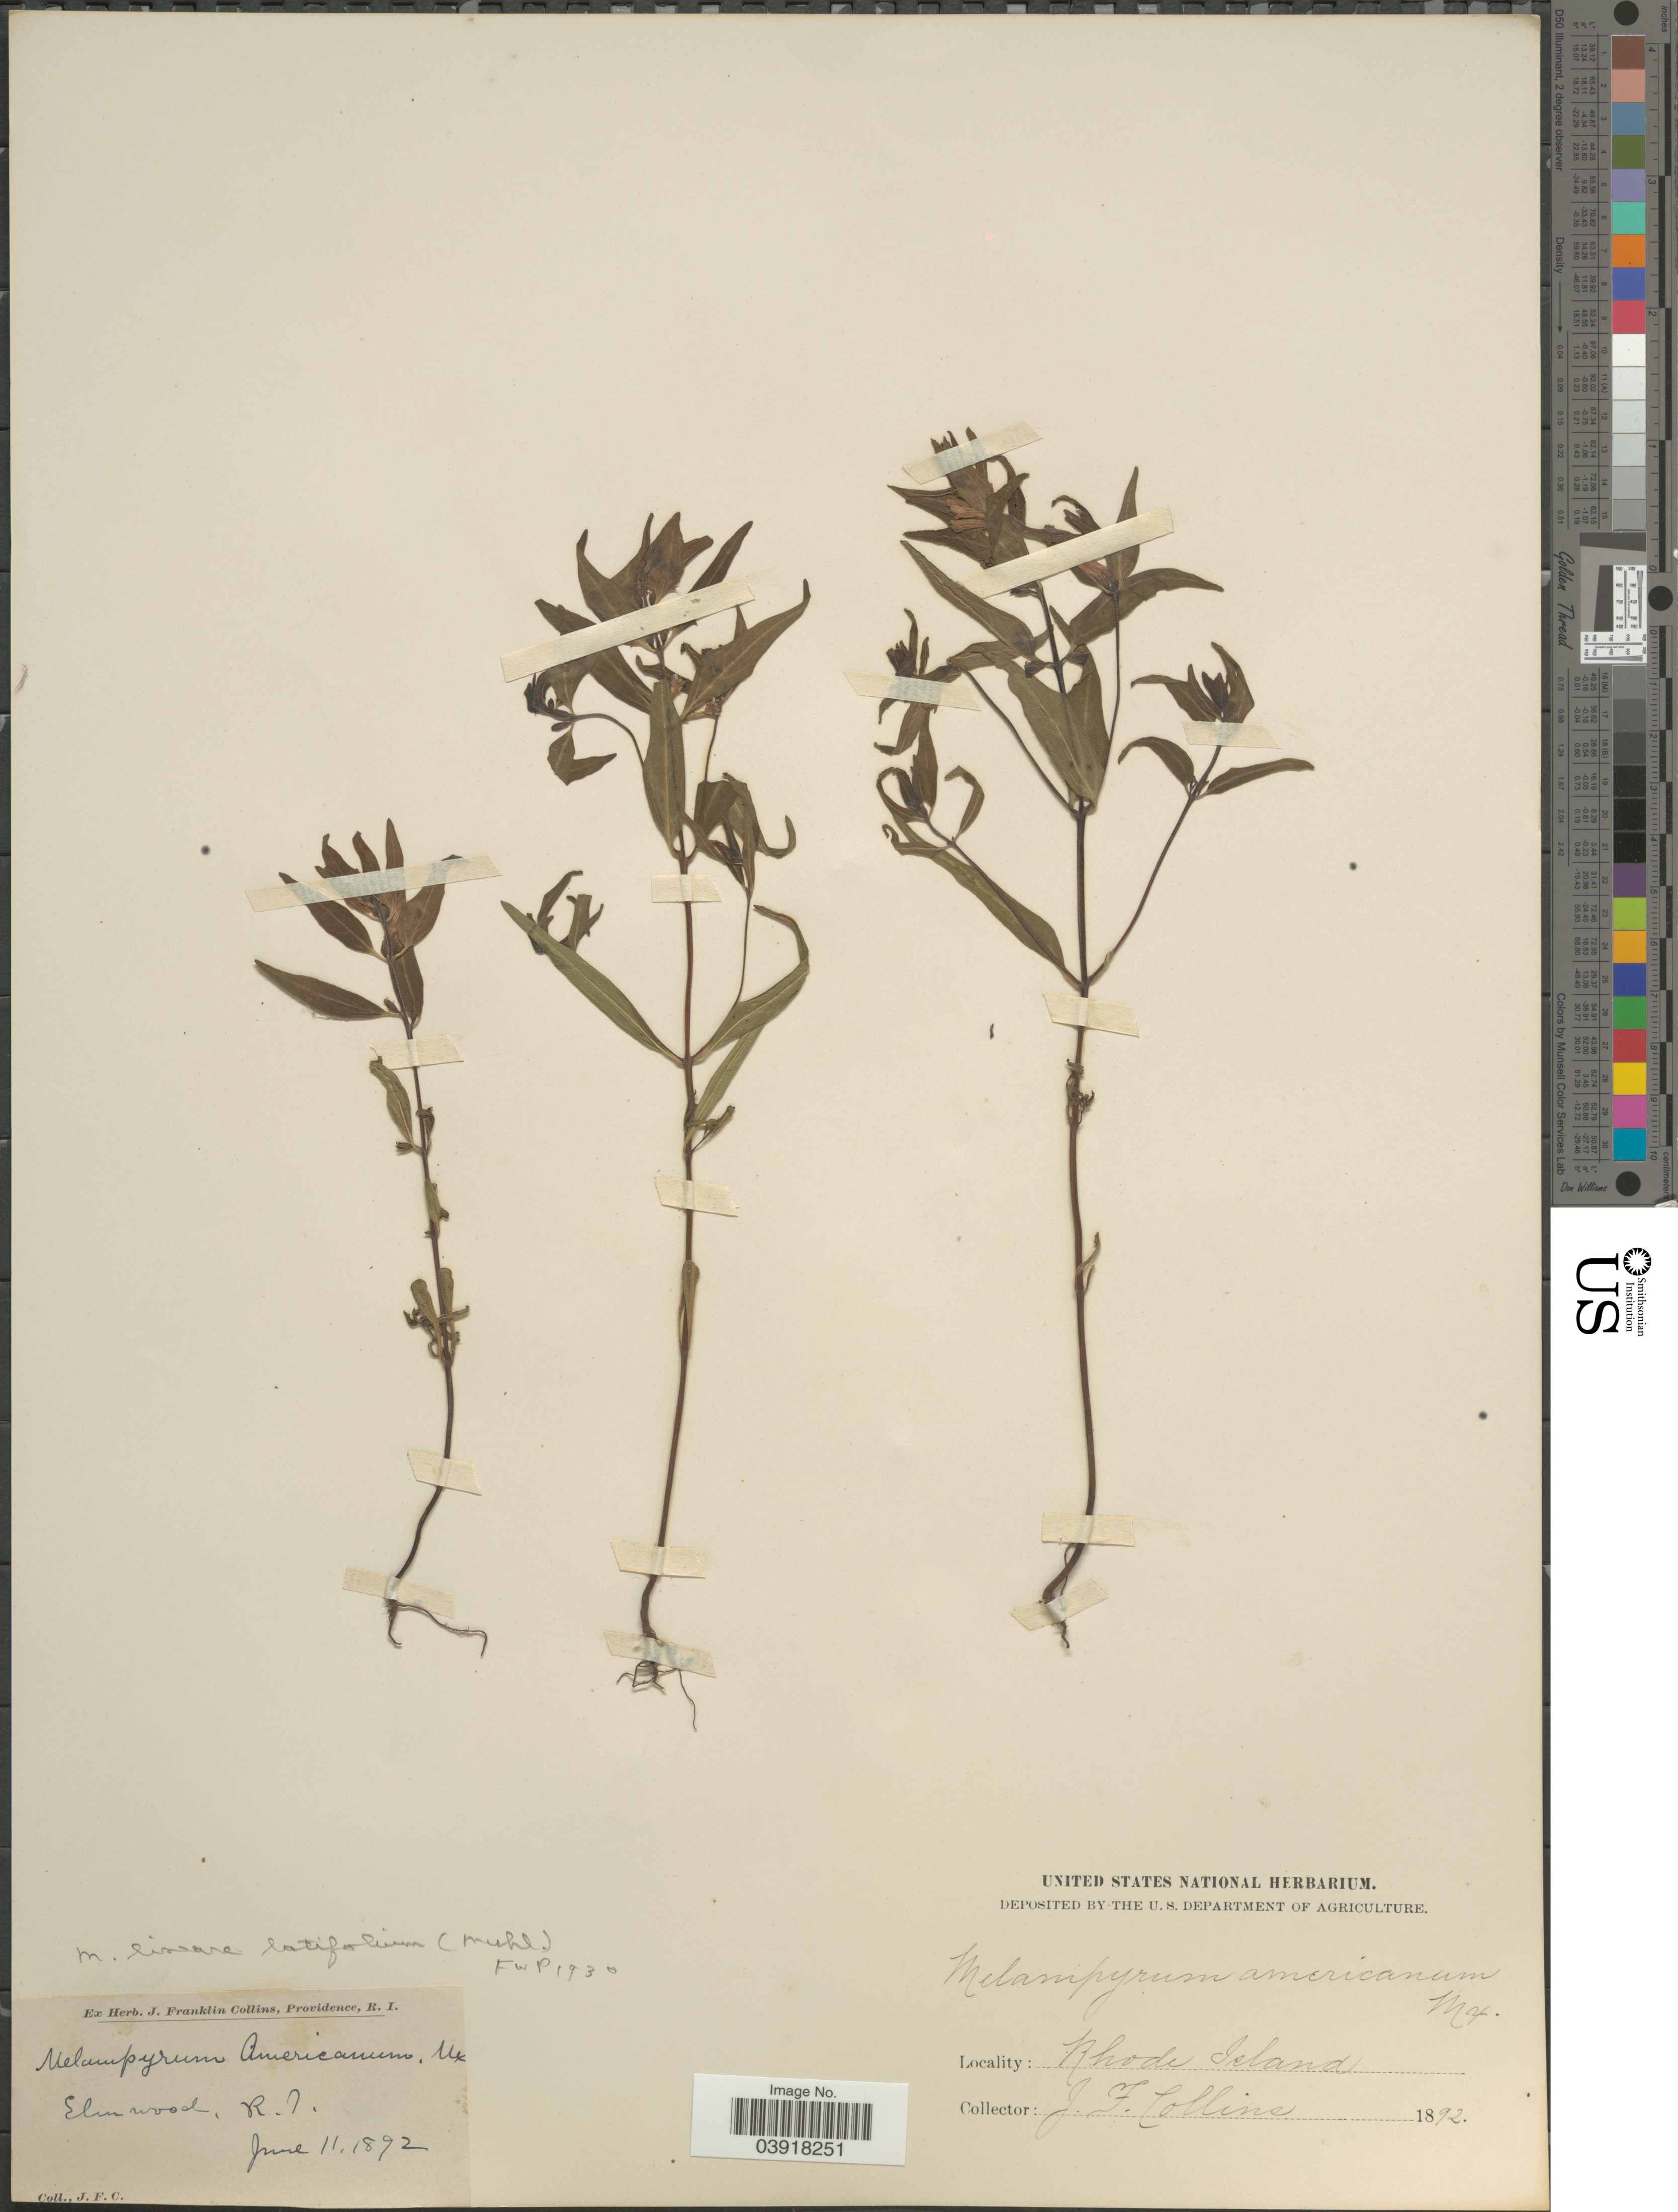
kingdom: Plantae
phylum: Tracheophyta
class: Magnoliopsida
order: Lamiales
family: Orobanchaceae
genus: Melampyrum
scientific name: Melampyrum lineare var. latifolium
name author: (Muhl.) P. Beauv.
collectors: J. Collins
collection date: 1892-06-11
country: United States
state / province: Rhode Island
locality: Elm wood, R. I.